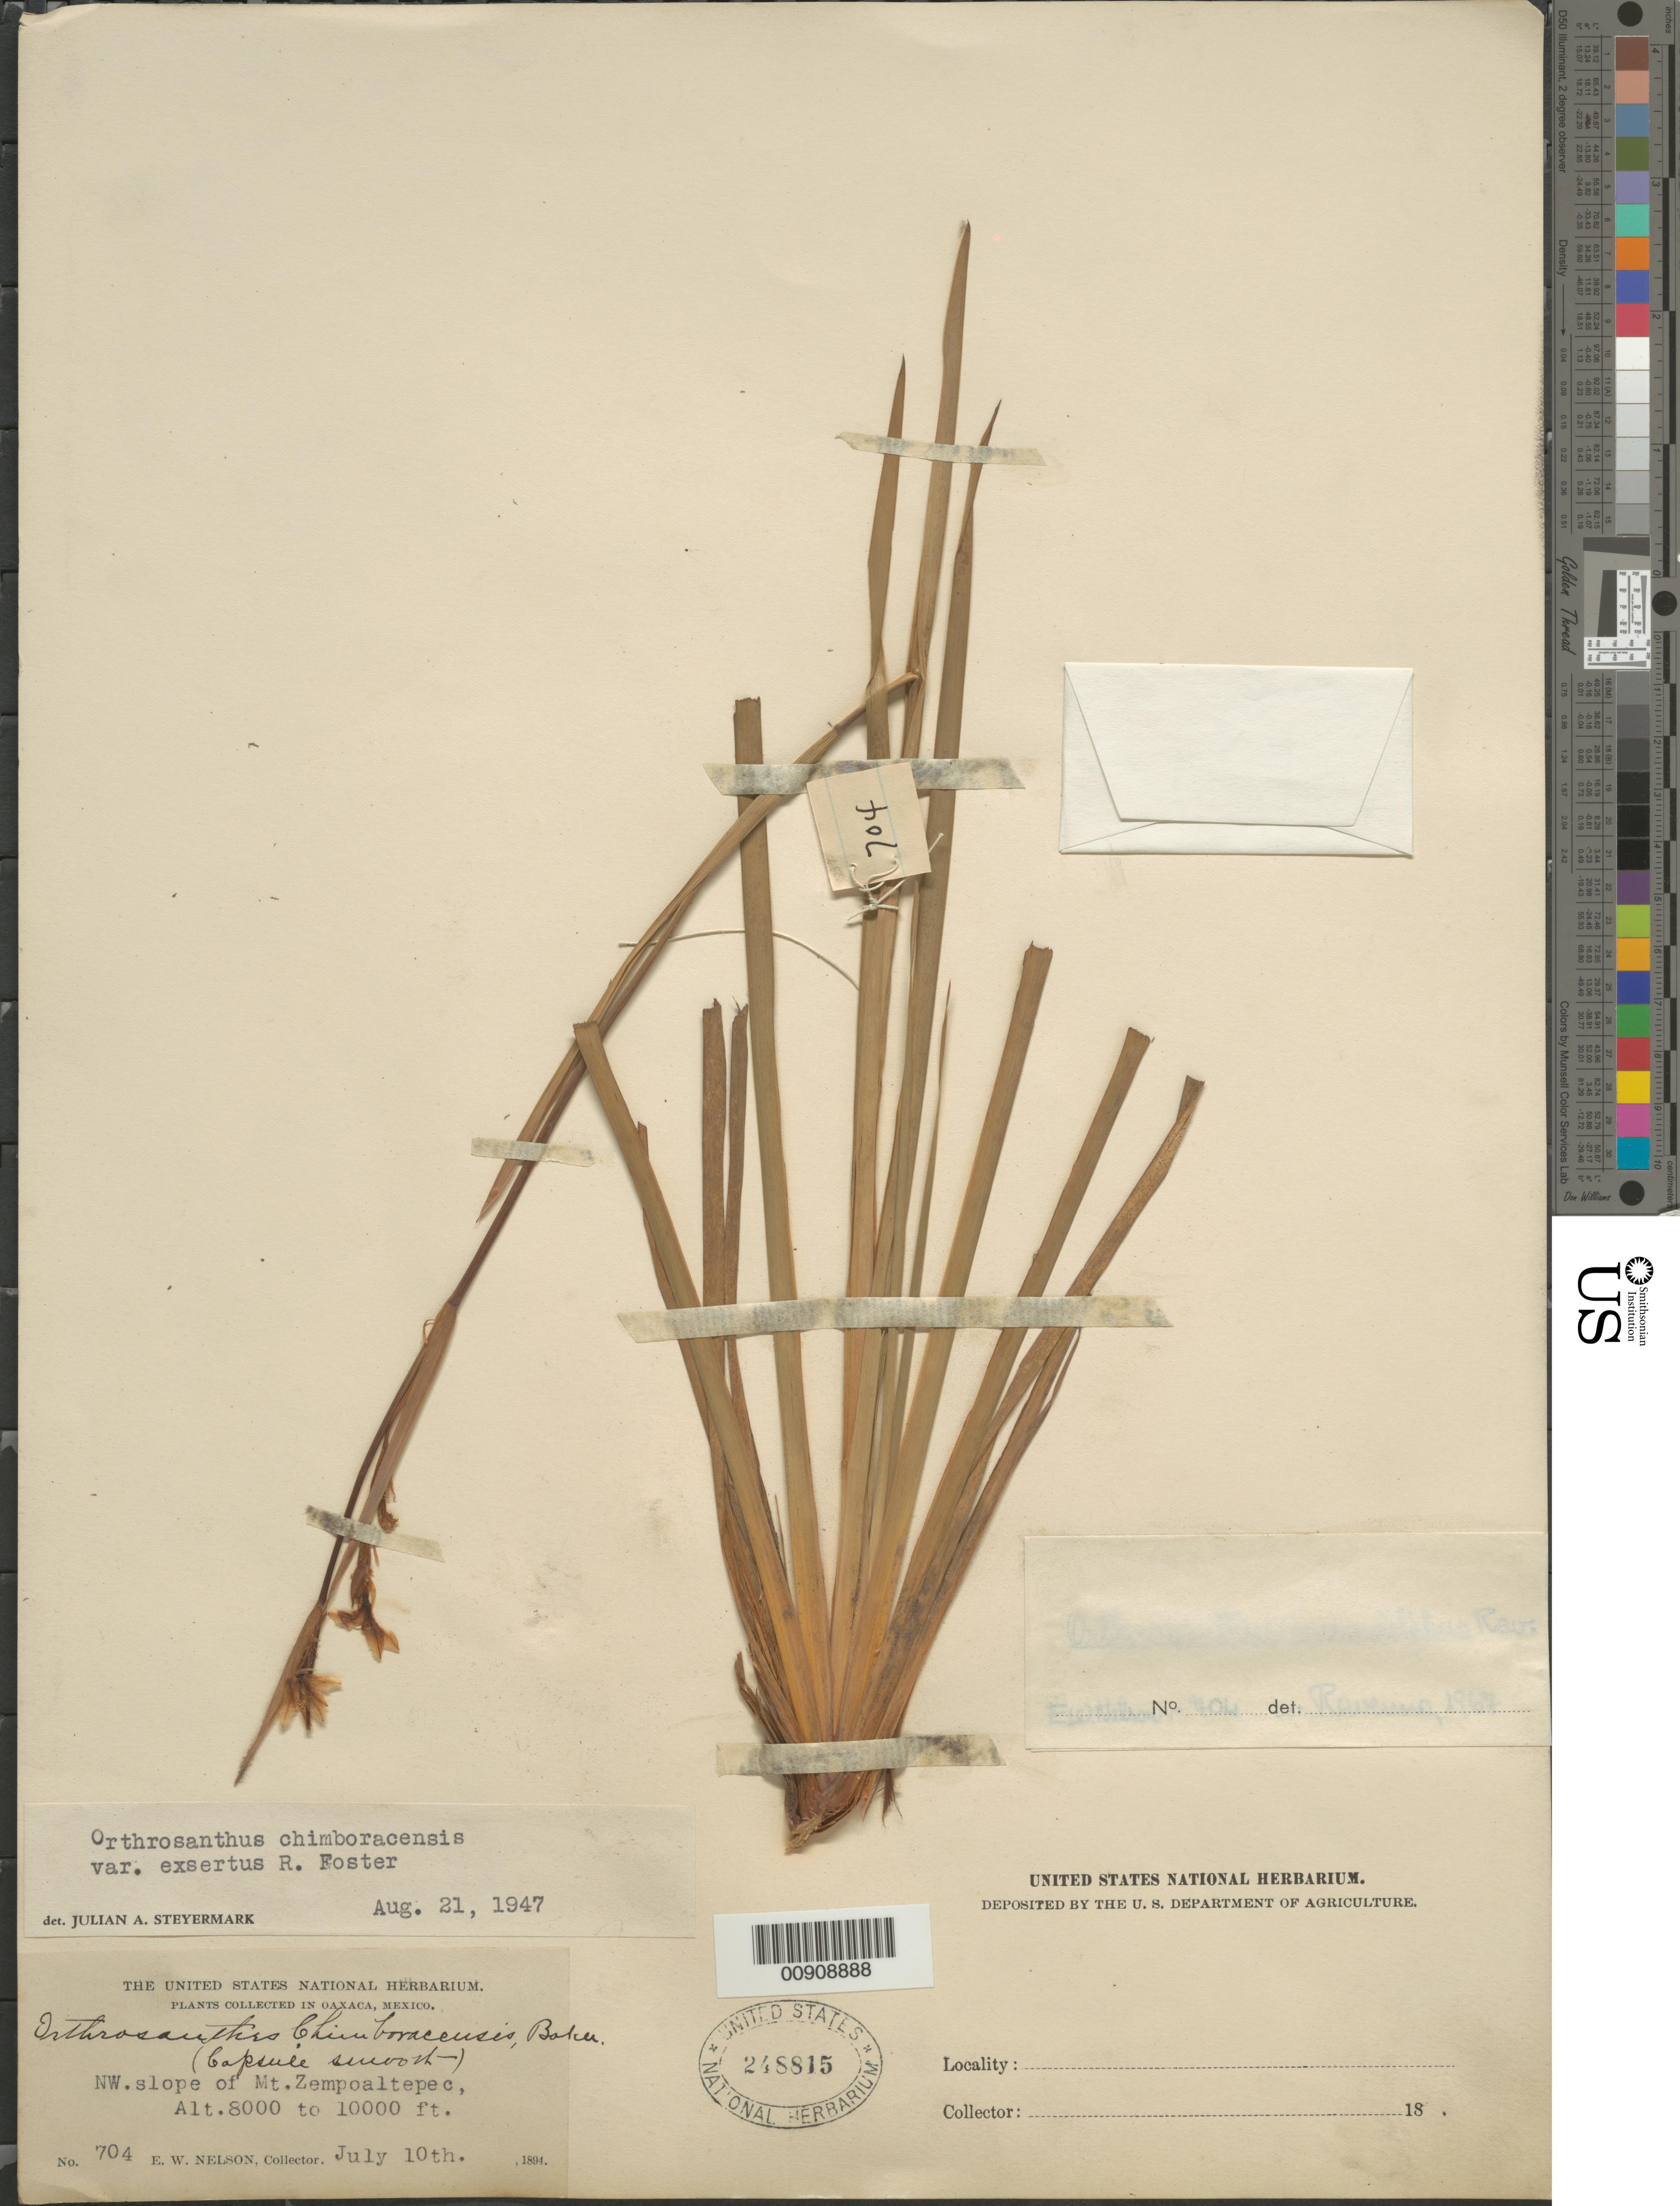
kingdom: Plantae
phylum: Tracheophyta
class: Liliopsida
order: Asparagales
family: Iridaceae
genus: Orthrosanthus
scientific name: Orthrosanthus chimboracensis var. exsertus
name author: R.C. Foster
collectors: E. W. Nelson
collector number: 704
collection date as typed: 10 Jul 1894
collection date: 1894-07-10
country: Mexico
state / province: Oaxaca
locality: NW slope of Mt. Zempoaltepec.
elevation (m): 2438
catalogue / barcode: US 248815